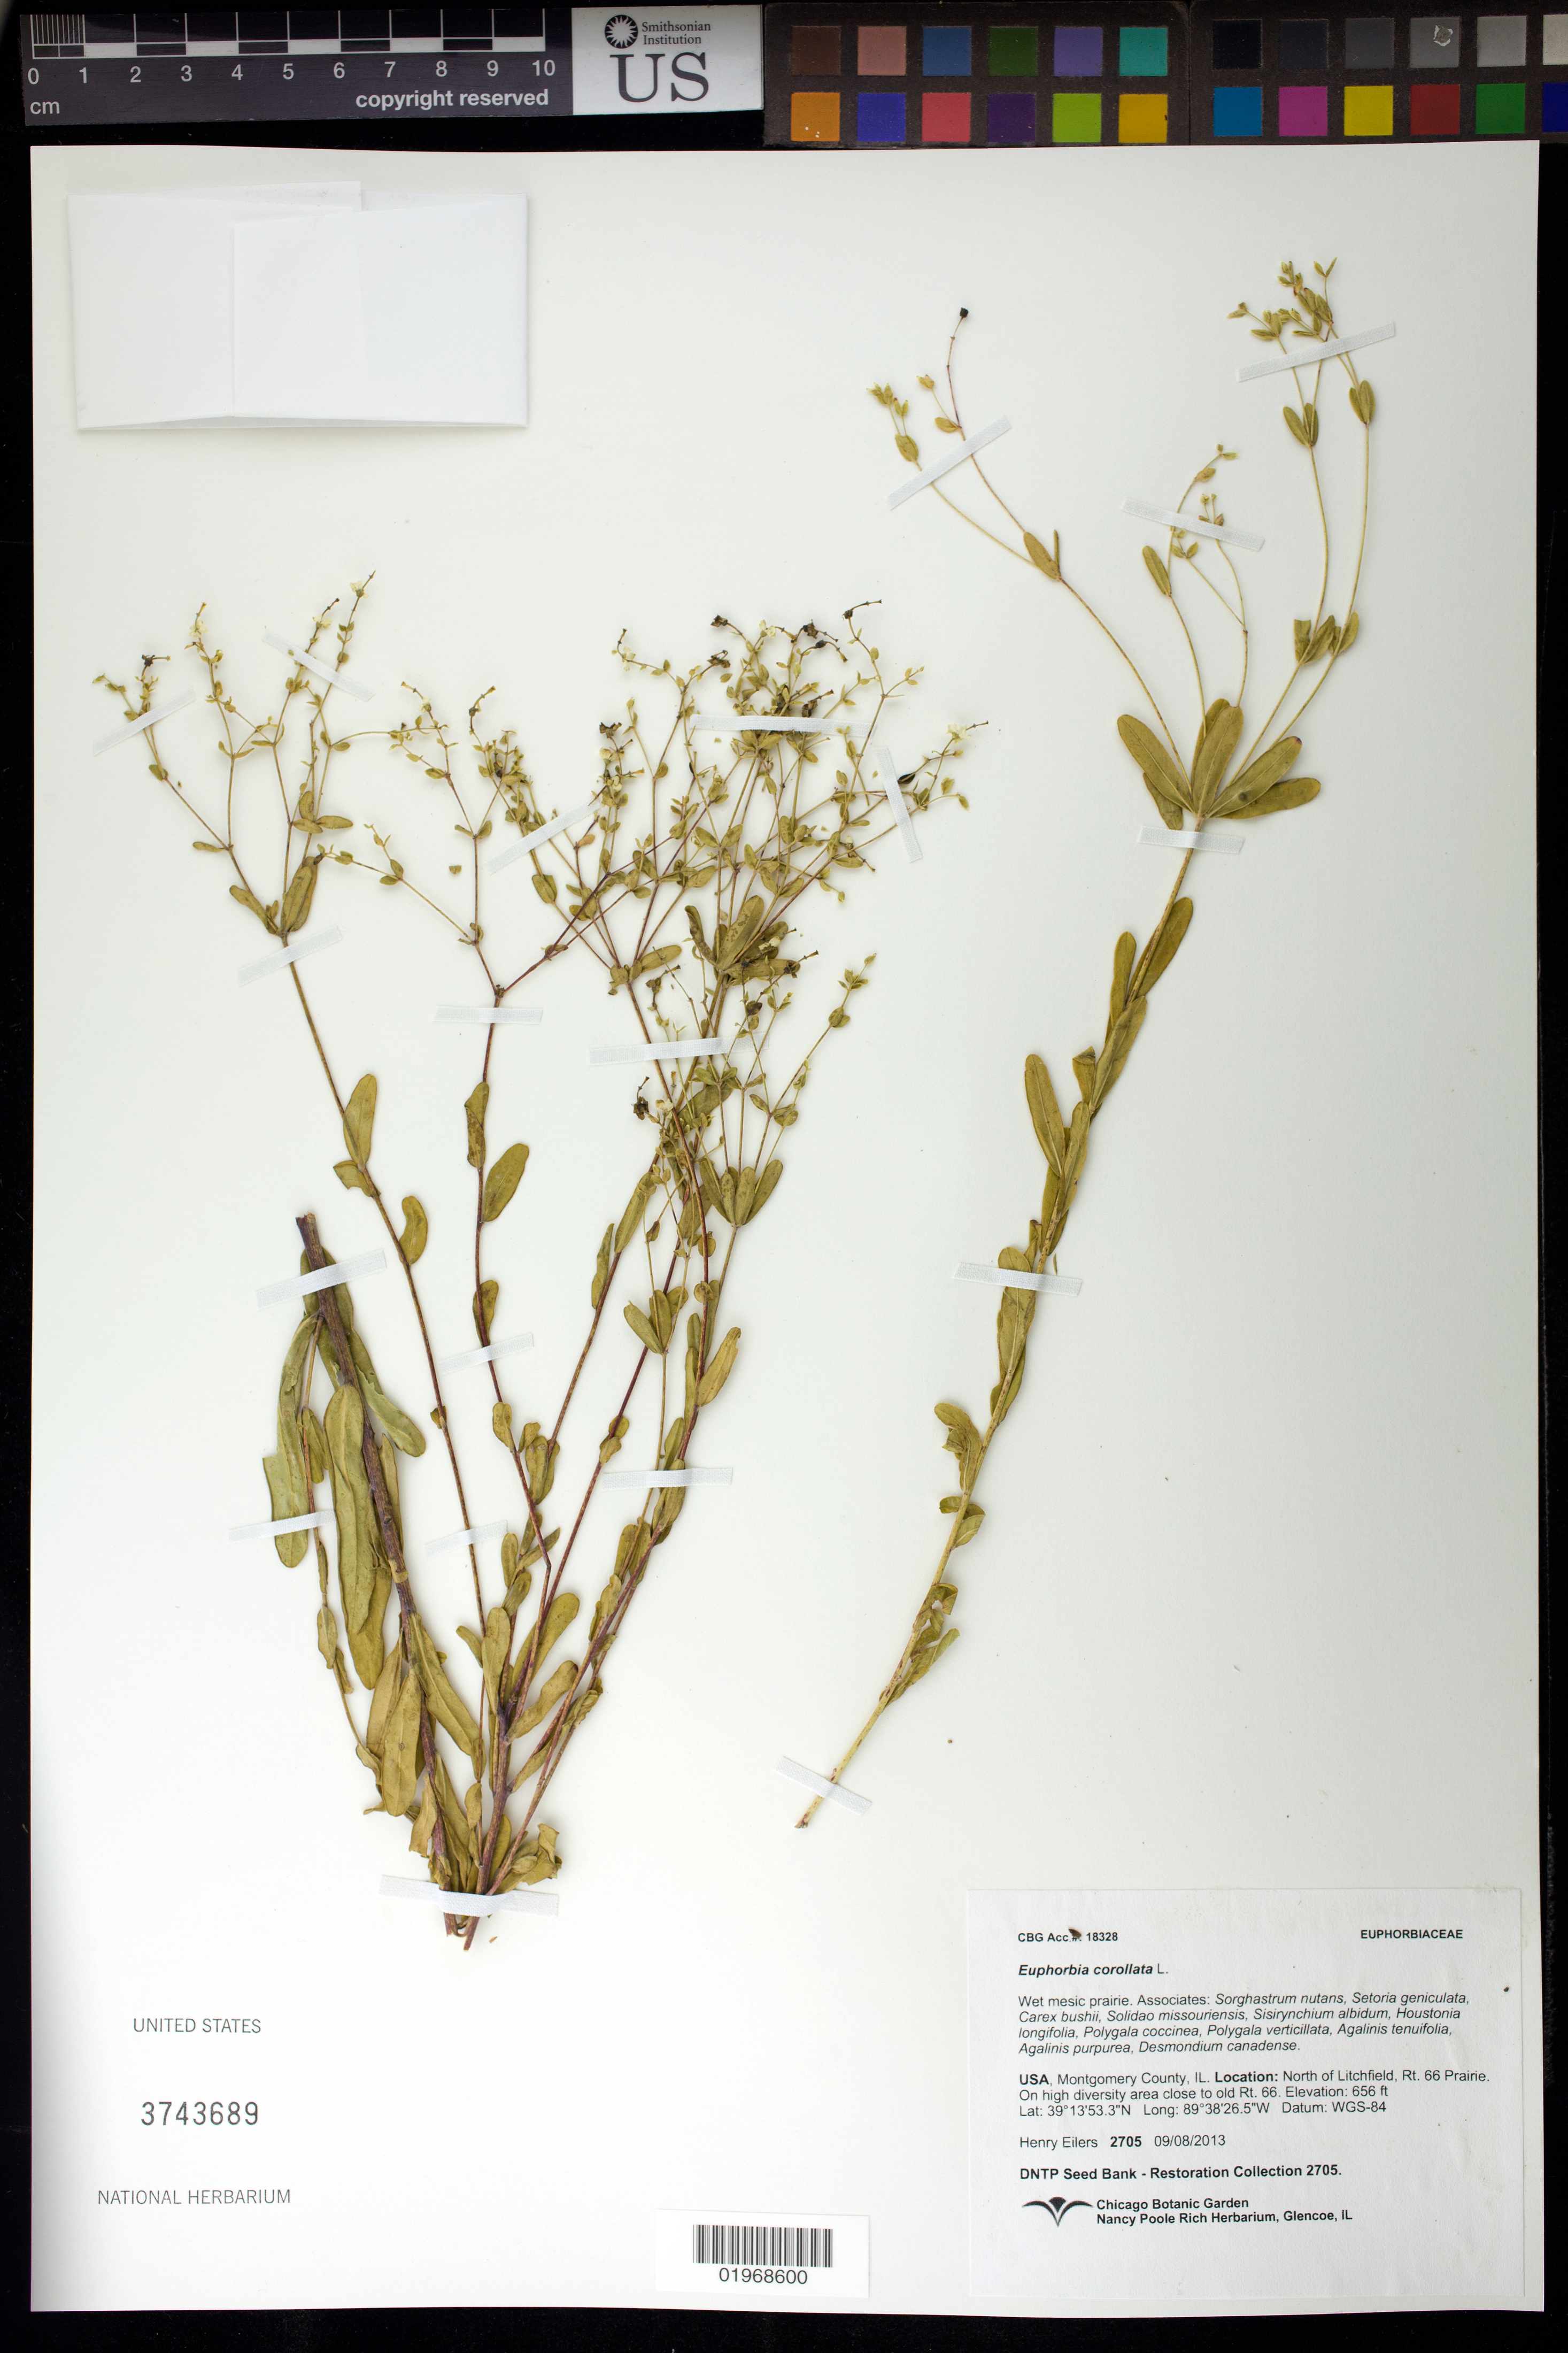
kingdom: Plantae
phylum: Tracheophyta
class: Magnoliopsida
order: Malpighiales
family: Euphorbiaceae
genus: Euphorbia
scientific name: Euphorbia corollata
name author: L.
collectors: H. Eilers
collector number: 2705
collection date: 2013-09-08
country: United States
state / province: Illinois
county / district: Montgomery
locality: N of Litchfield, Rt. 66 Prairie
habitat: Wet mesic prairie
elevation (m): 200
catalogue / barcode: US 3743689